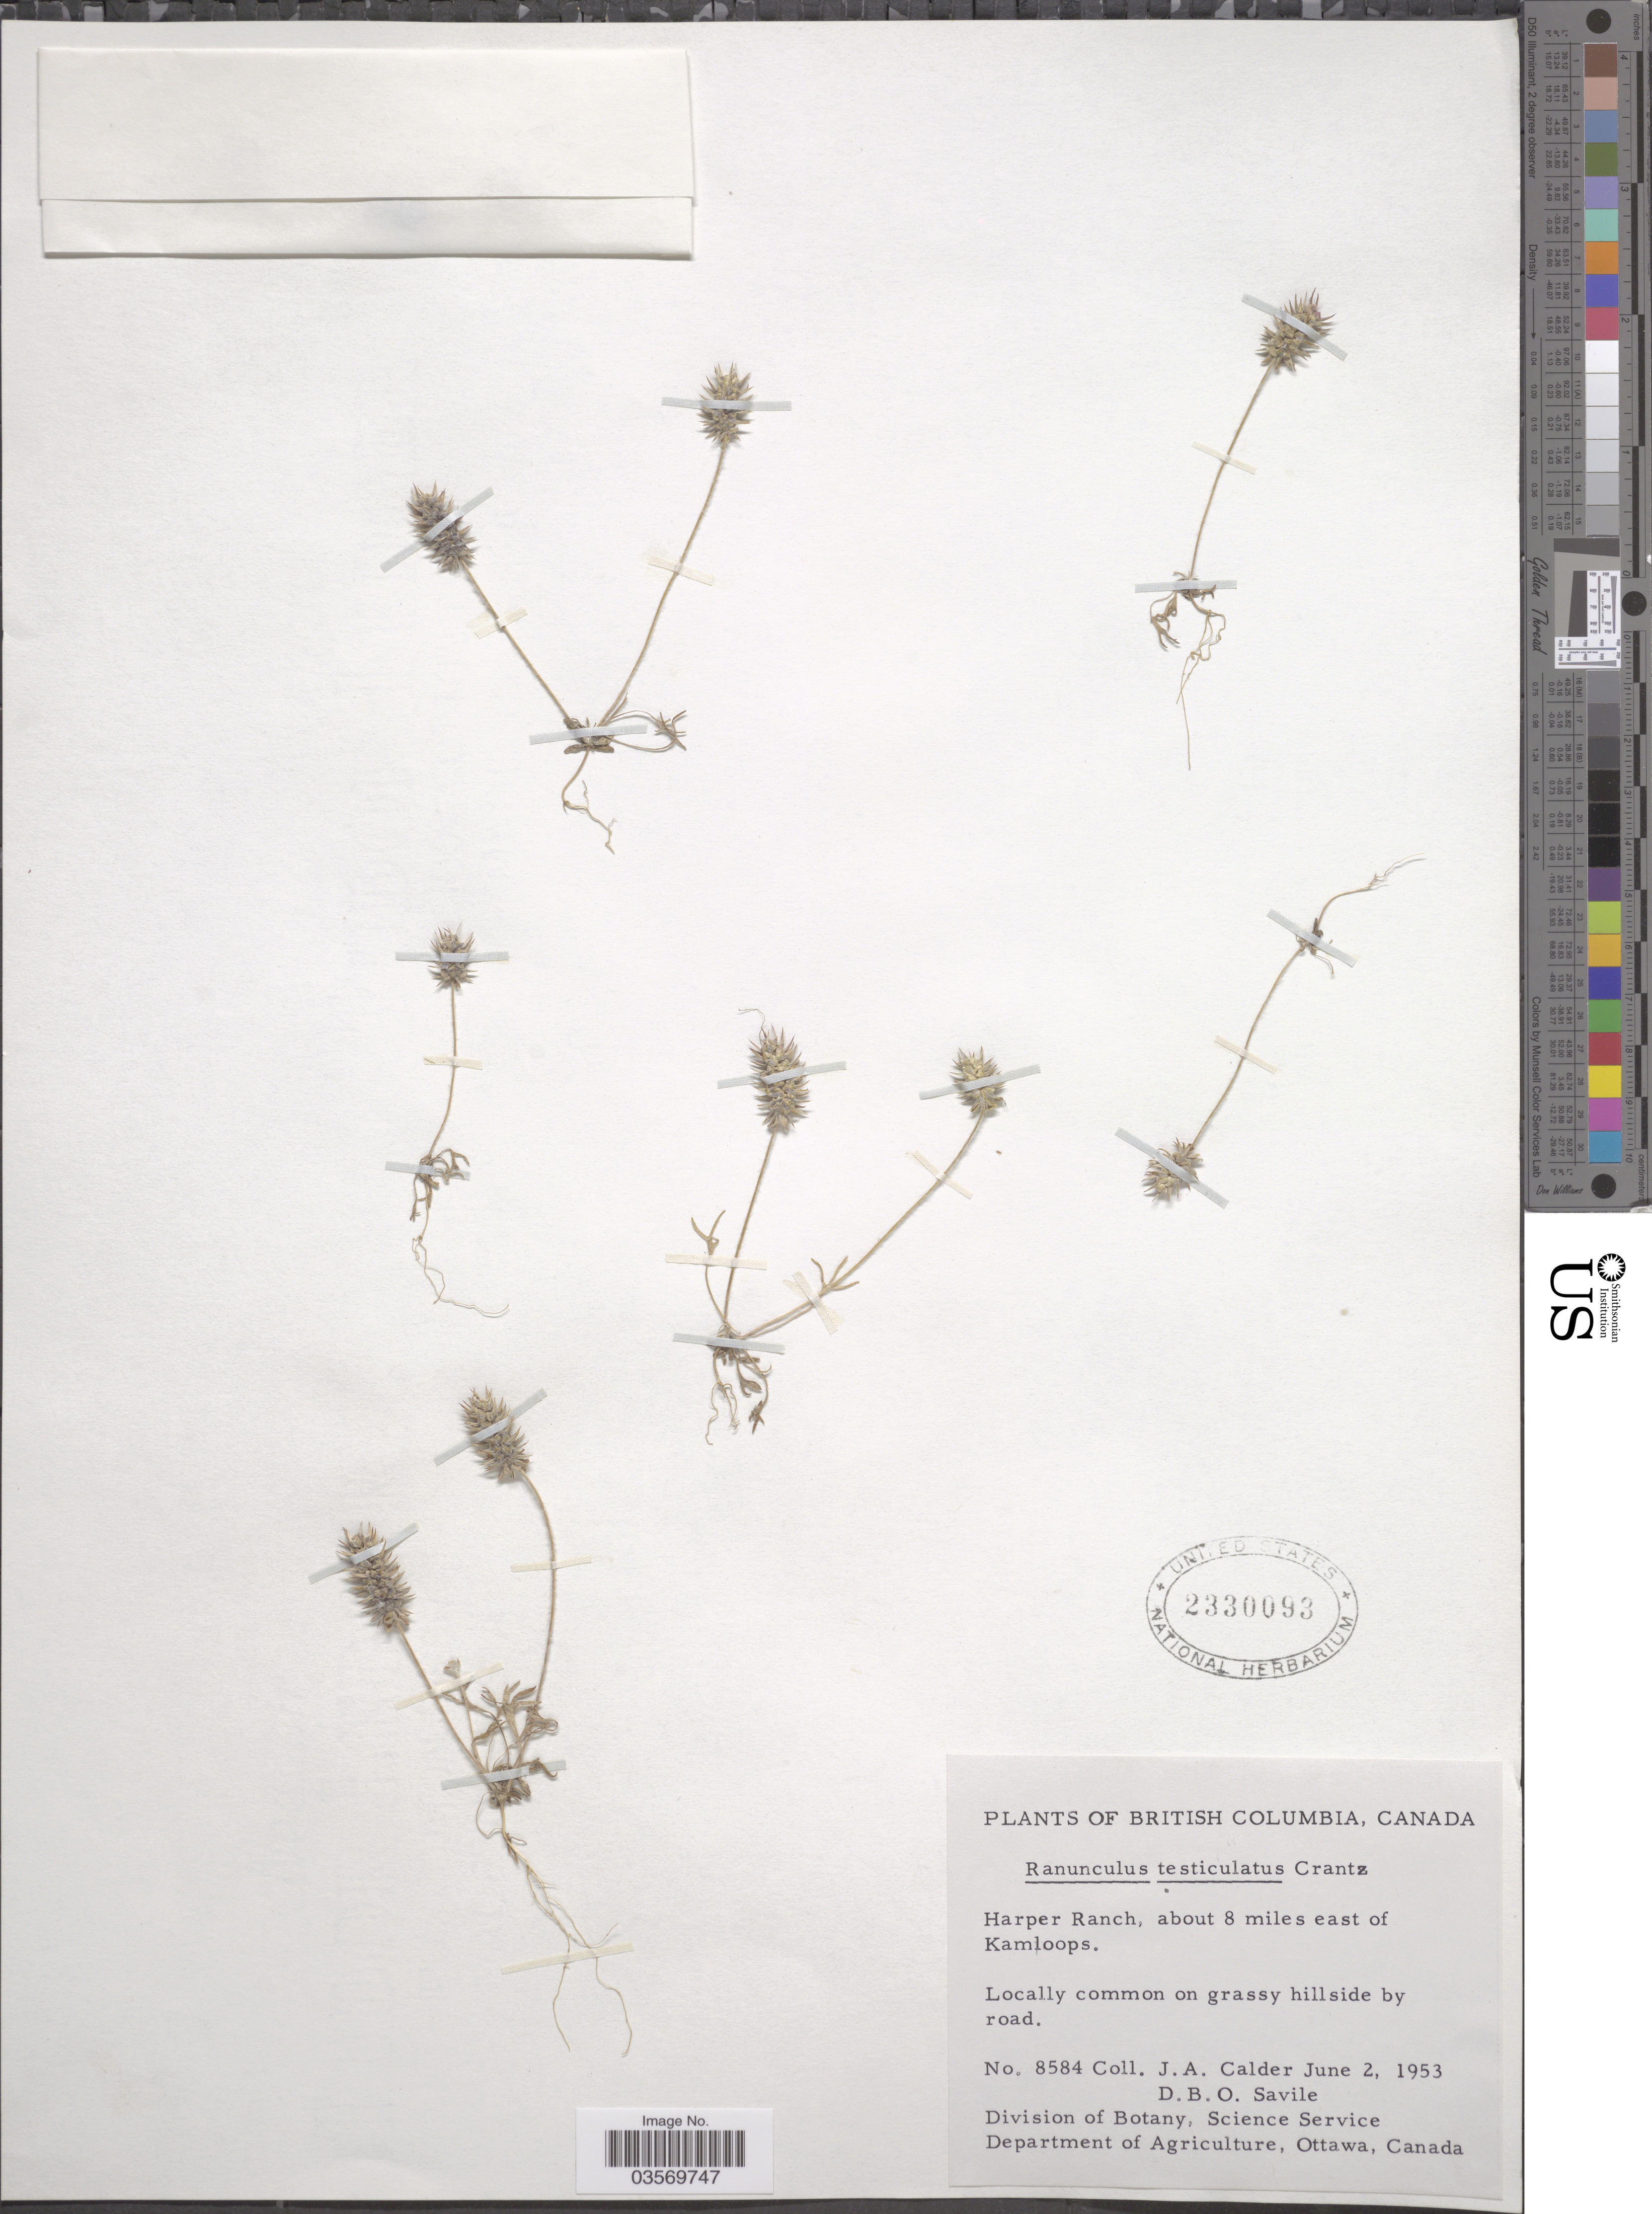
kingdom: Plantae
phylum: Tracheophyta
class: Magnoliopsida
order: Ranunculales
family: Ranunculaceae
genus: Ranunculus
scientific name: Ranunculus testiculatus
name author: Crantz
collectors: J. A. Calder & D. Savile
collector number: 8584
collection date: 1953-06-02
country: Canada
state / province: British Columbia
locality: Harper Ranch, about 8 miles east of Kamloops.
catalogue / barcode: US 2330093